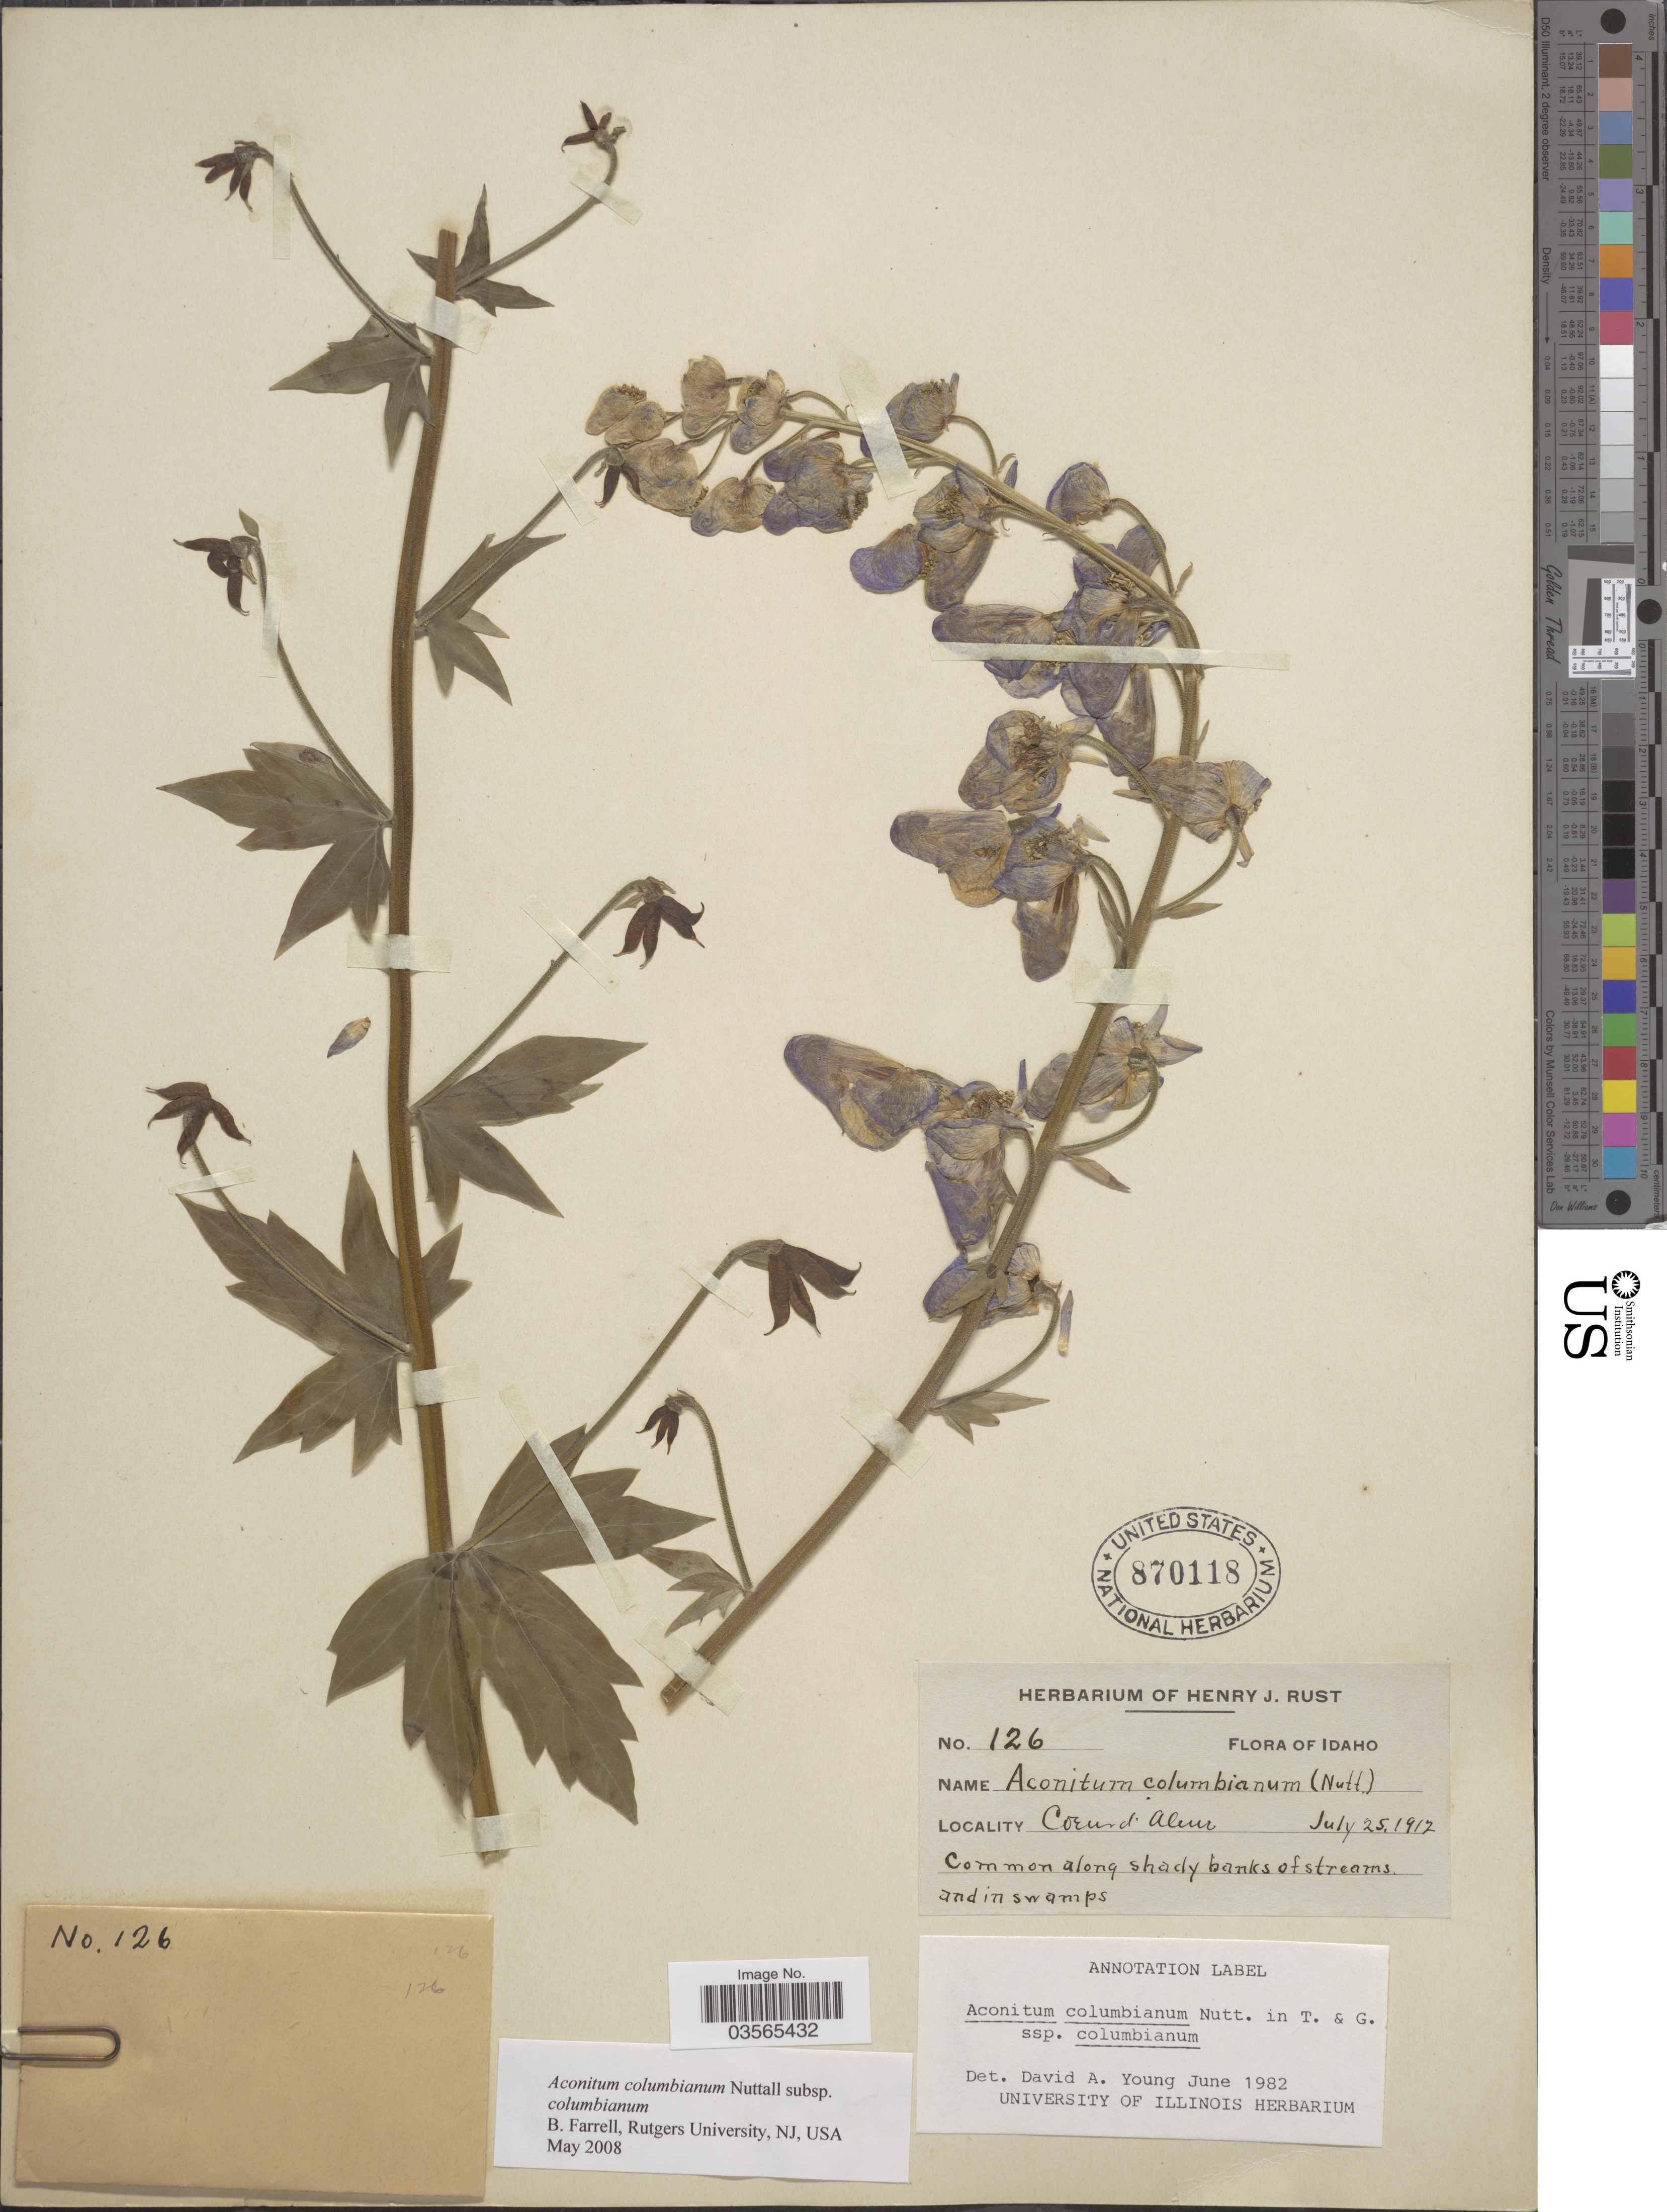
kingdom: Plantae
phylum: Tracheophyta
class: Magnoliopsida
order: Ranunculales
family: Ranunculaceae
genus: Aconitum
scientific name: Aconitum columbianum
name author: Nutt.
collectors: ex herb. Henry J. Rust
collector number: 126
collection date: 1912-07-25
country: United States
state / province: Idaho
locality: Coeur d'Alene.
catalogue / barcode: US 870118